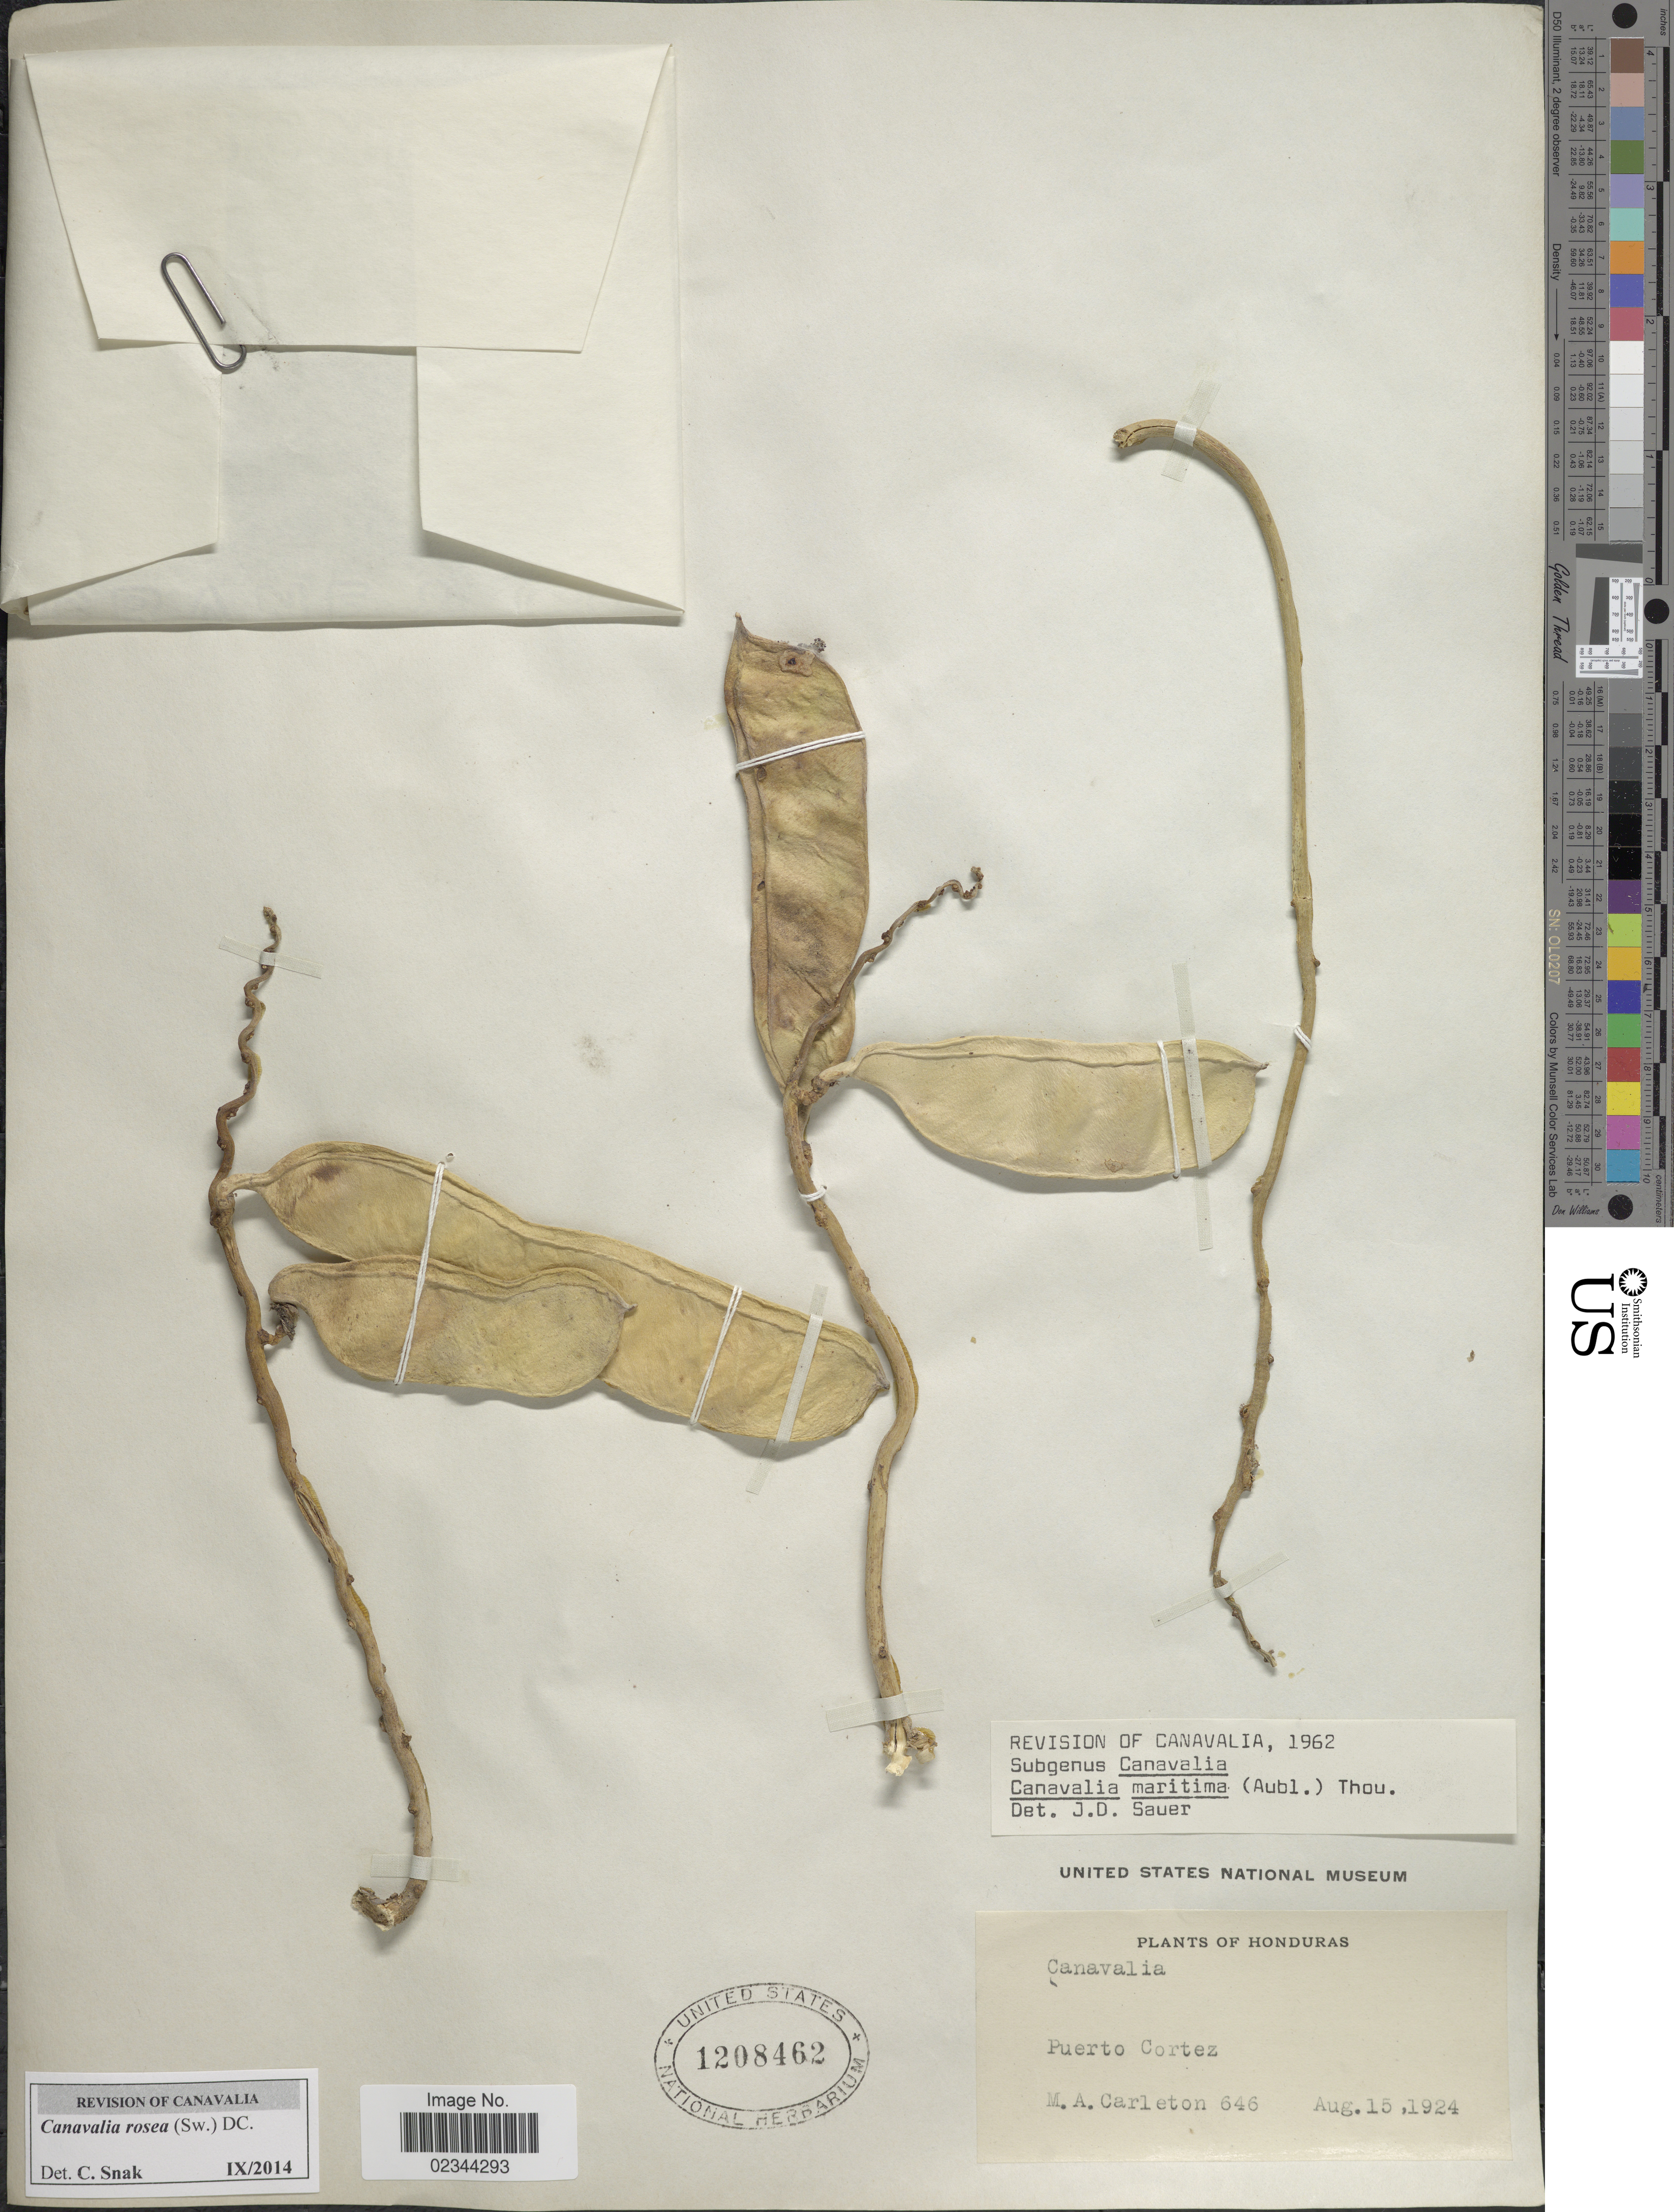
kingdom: Plantae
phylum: Tracheophyta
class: Magnoliopsida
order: Fabales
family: Fabaceae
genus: Canavalia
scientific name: Canavalia rosea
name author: (Sw.) DC.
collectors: M. A. Carleton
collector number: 646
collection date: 1924-08-15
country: Honduras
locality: Puerto Cortez.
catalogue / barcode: US 1208462